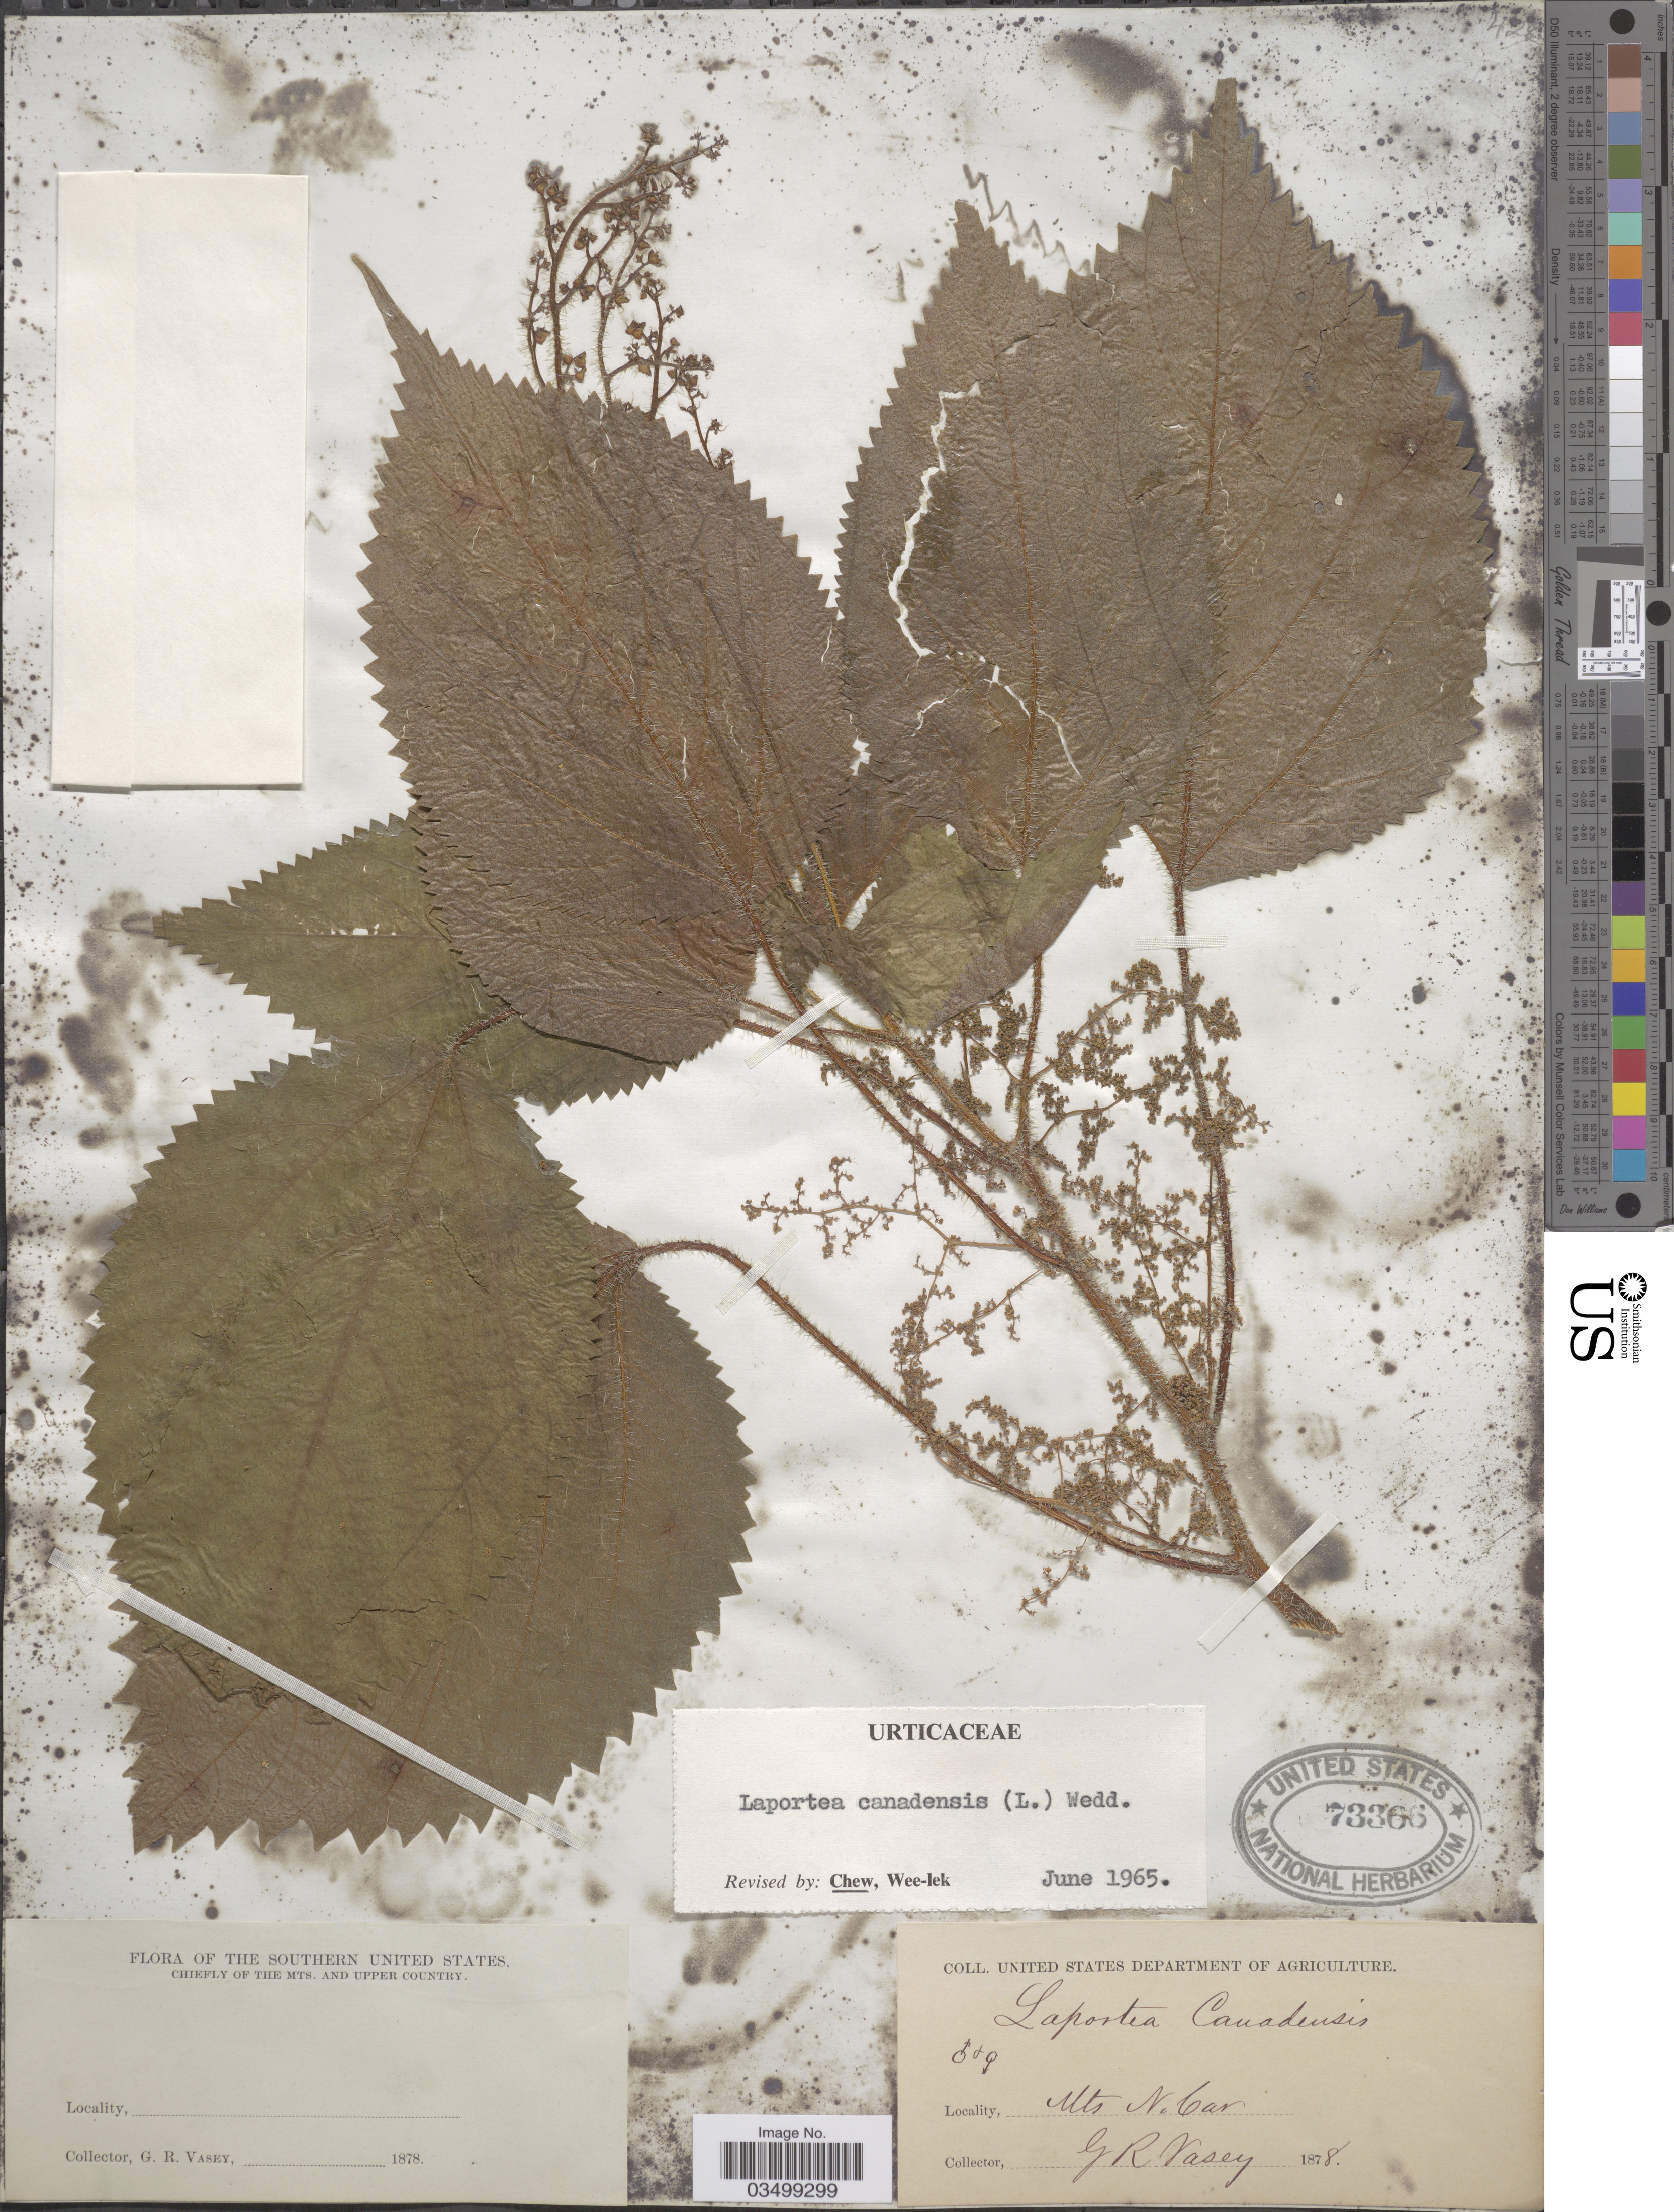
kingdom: Plantae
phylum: Tracheophyta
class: Magnoliopsida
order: Rosales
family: Urticaceae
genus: Laportea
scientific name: Laportea canadensis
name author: (L.) Wedd.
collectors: G. R. Vasey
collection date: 1878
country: United States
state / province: North Carolina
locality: Southern United States, Chiefly of the Mts. and Upper County.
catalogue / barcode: US 73366